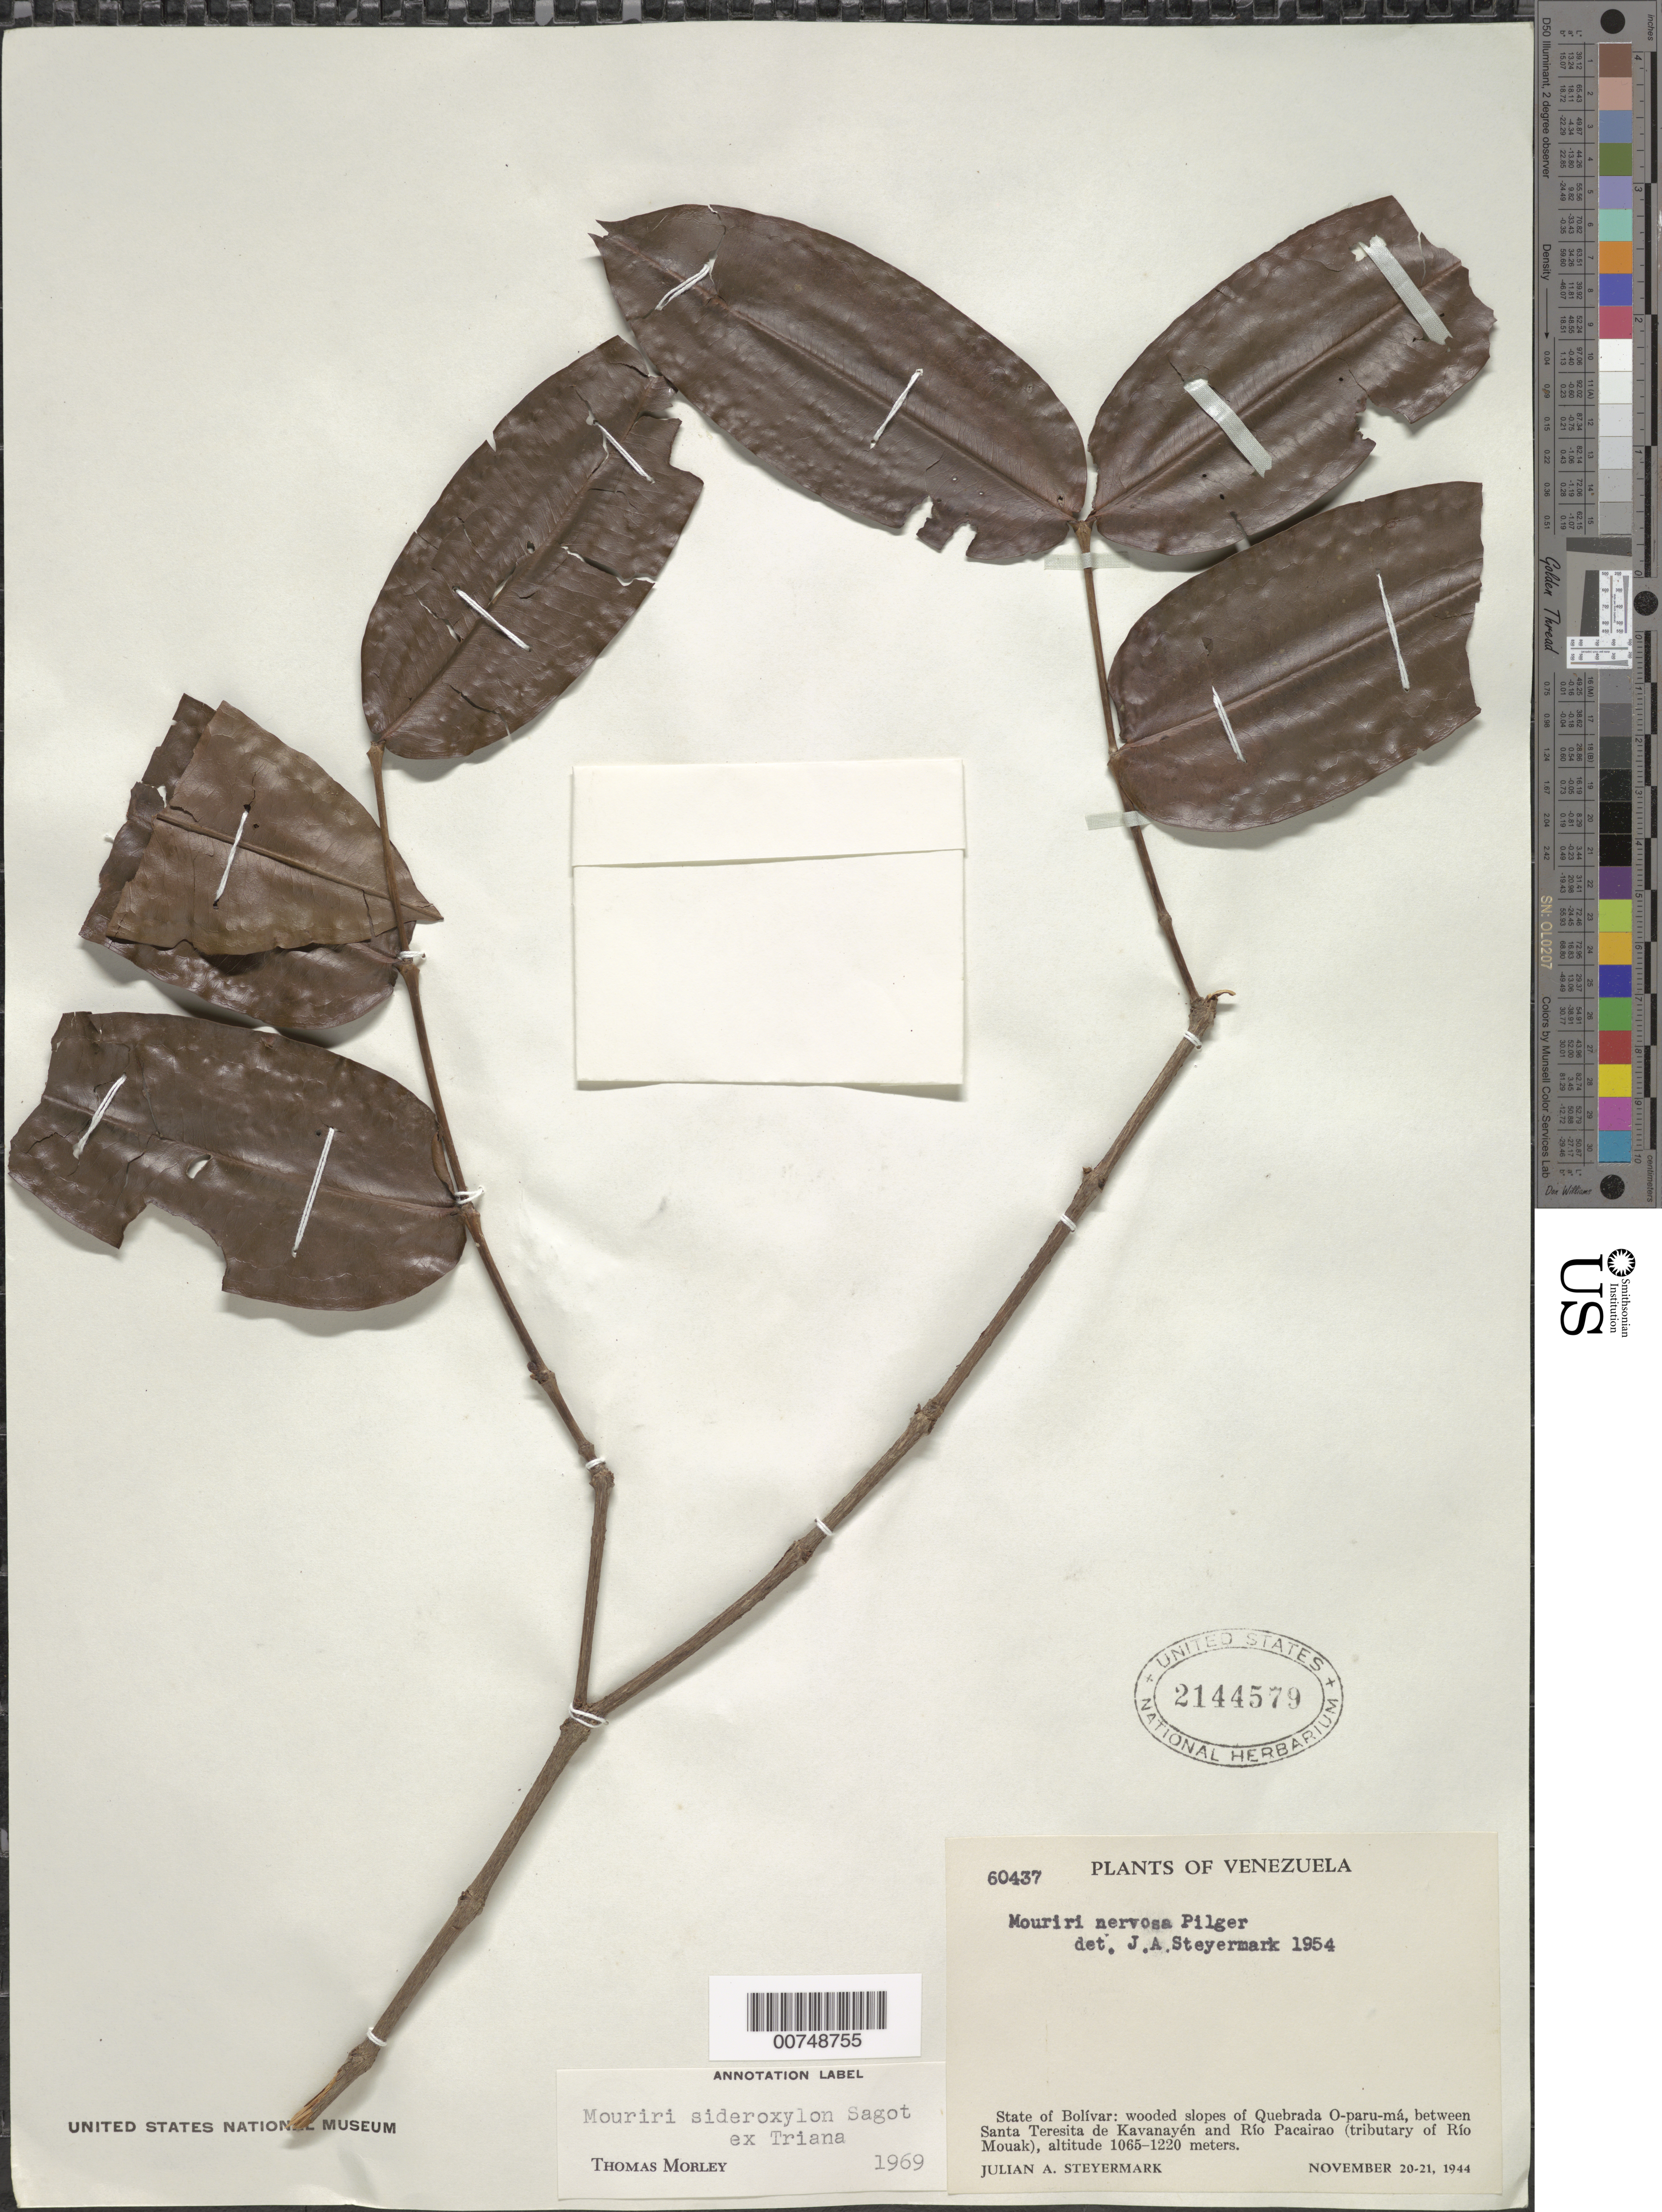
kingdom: Plantae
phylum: Tracheophyta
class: Magnoliopsida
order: Myrtales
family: Melastomataceae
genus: Mouriri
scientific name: Mouriri sideroxylon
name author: Sagot ex Triana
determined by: Morley, T.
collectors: J. Steyermark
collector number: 60437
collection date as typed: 20-Nov-44 to 21-Nov-44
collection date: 1944-11-20/1944-11-21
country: Venezuela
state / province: Bolívar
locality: Quebrada O-paru-má, between Santa Teresita de Kavanayén and Río Pacairao (trib. of Río Mouak)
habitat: Wooded slopes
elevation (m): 1065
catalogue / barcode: US 2144579